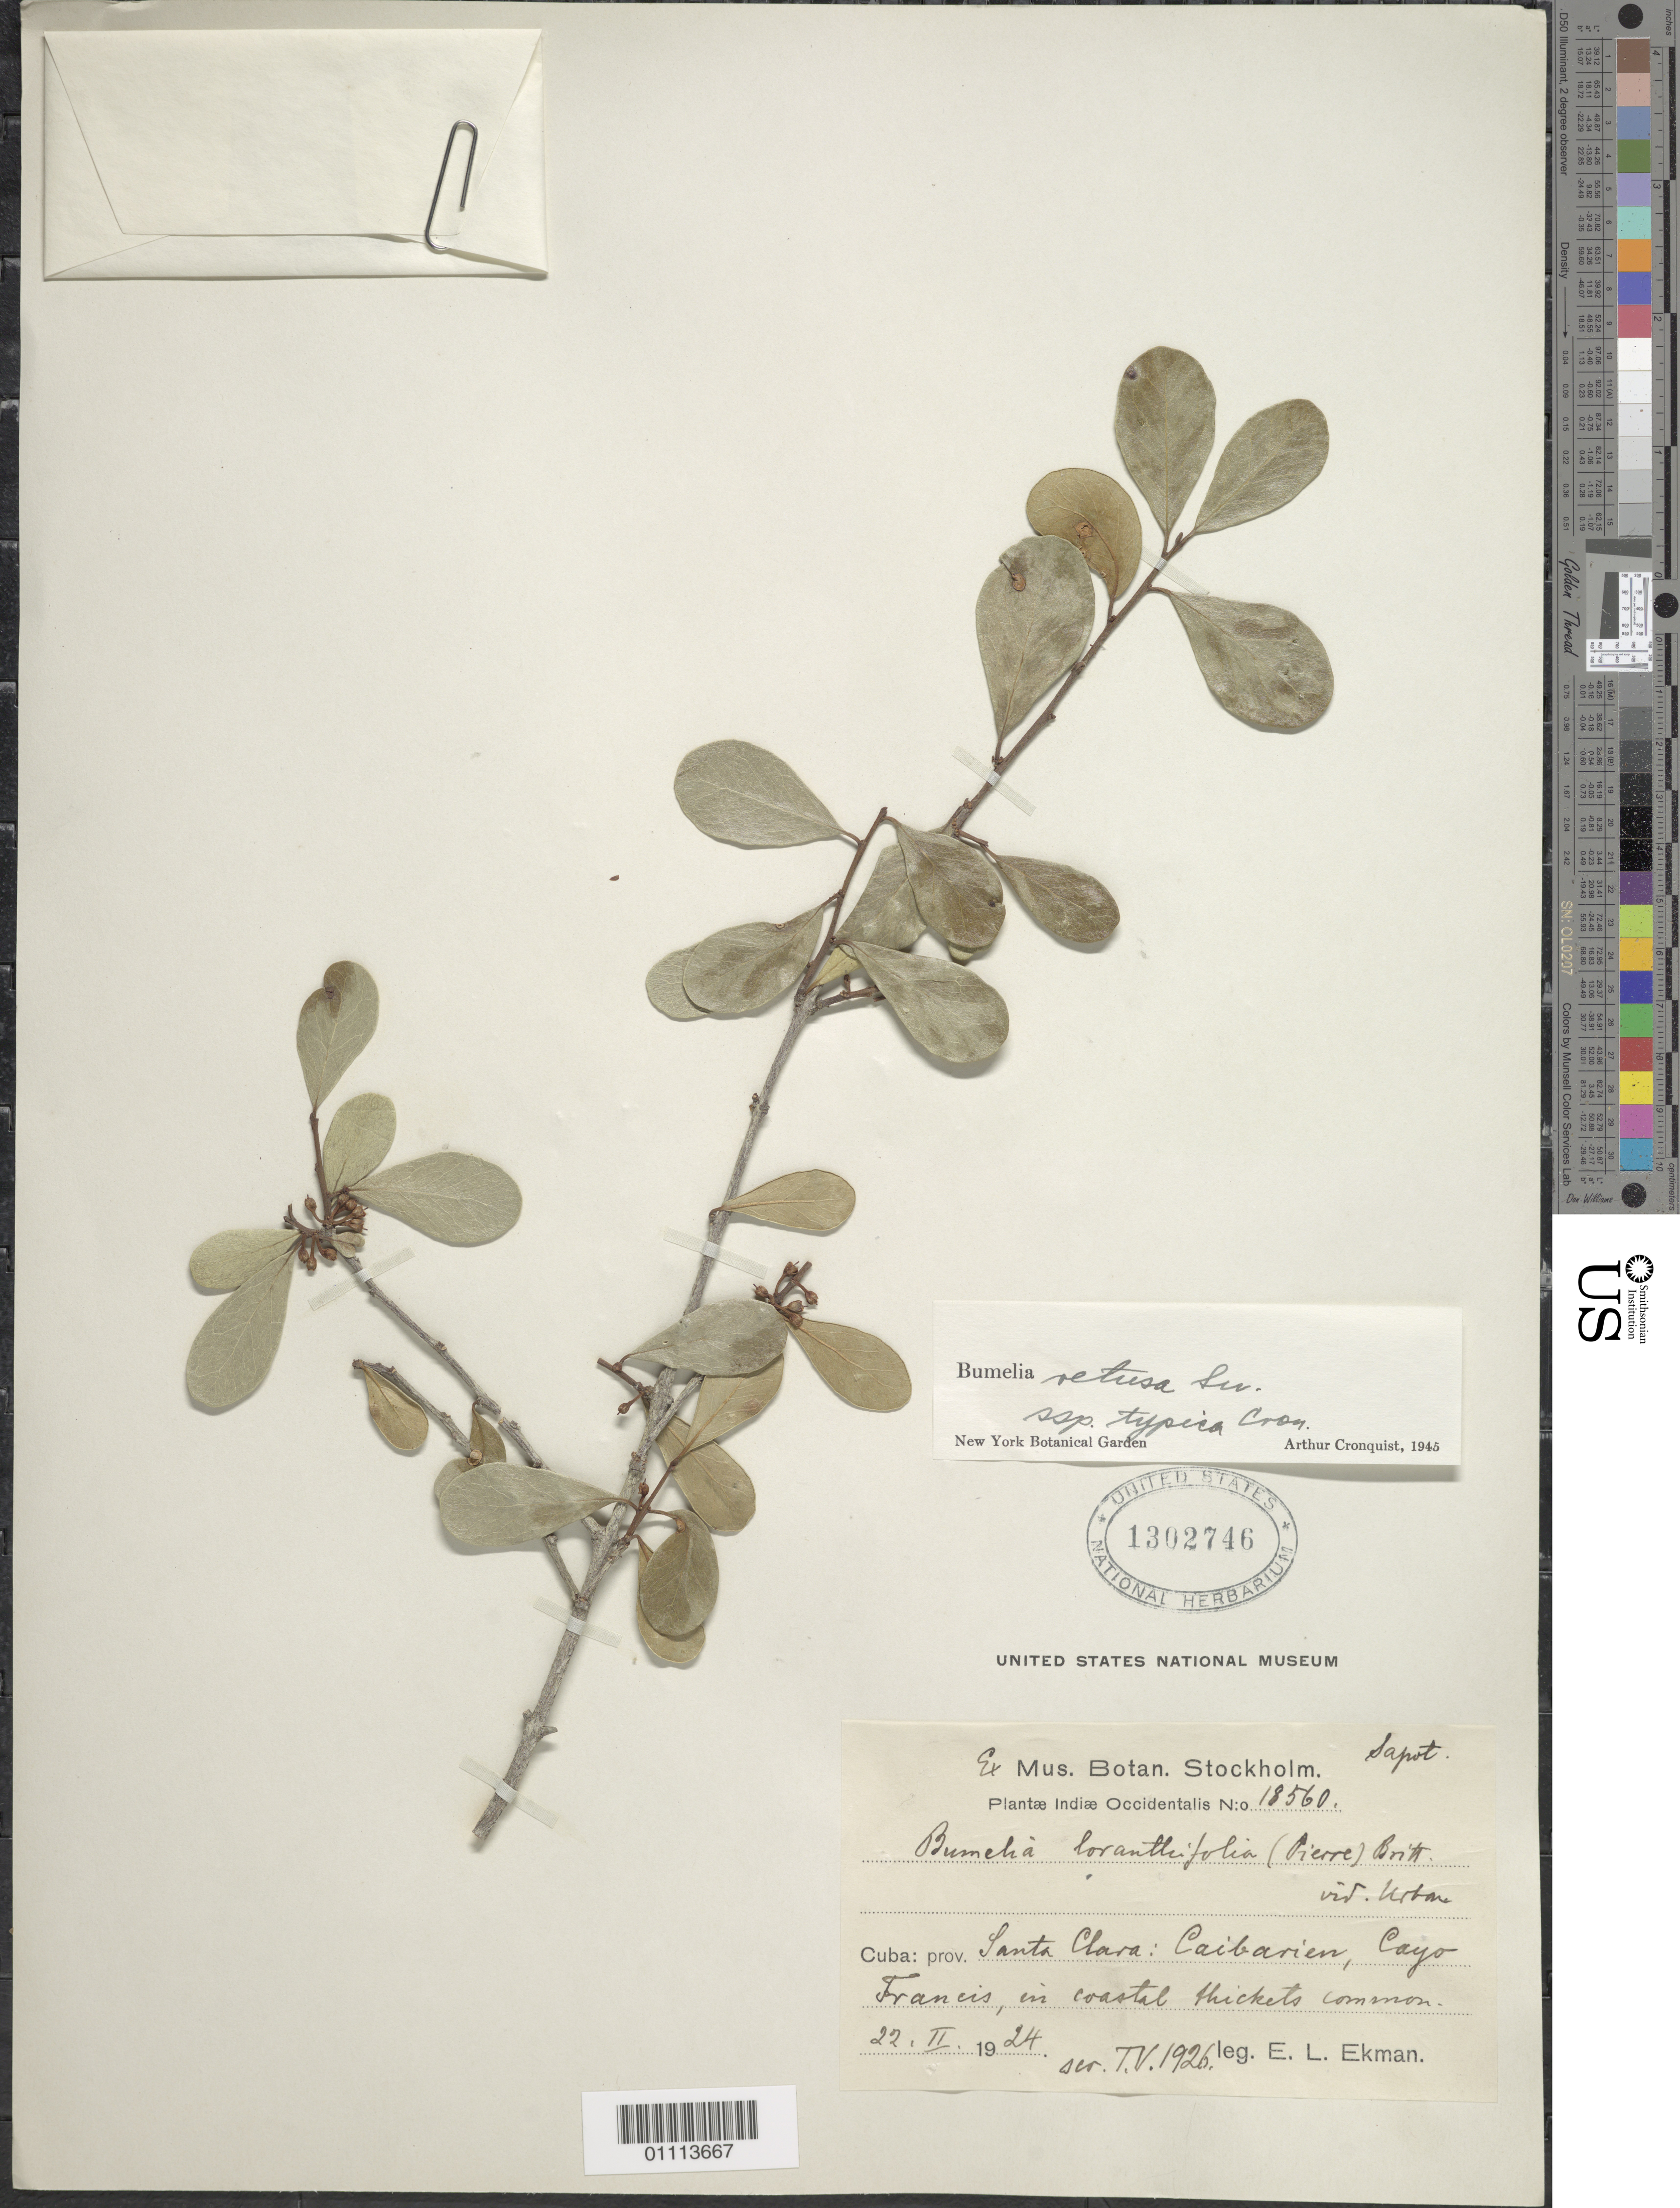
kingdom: Plantae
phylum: Tracheophyta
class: Magnoliopsida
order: Ericales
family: Sapotaceae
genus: Sideroxylon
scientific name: Sideroxylon americanum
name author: (Mill.) T.D. Penn.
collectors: E. L. Ekman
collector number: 18560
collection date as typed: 22 Feb 1924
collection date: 1924-02-22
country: Cuba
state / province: Villa Clara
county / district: Santa Clara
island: Cuba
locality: Cayo Francis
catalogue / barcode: US 1302746